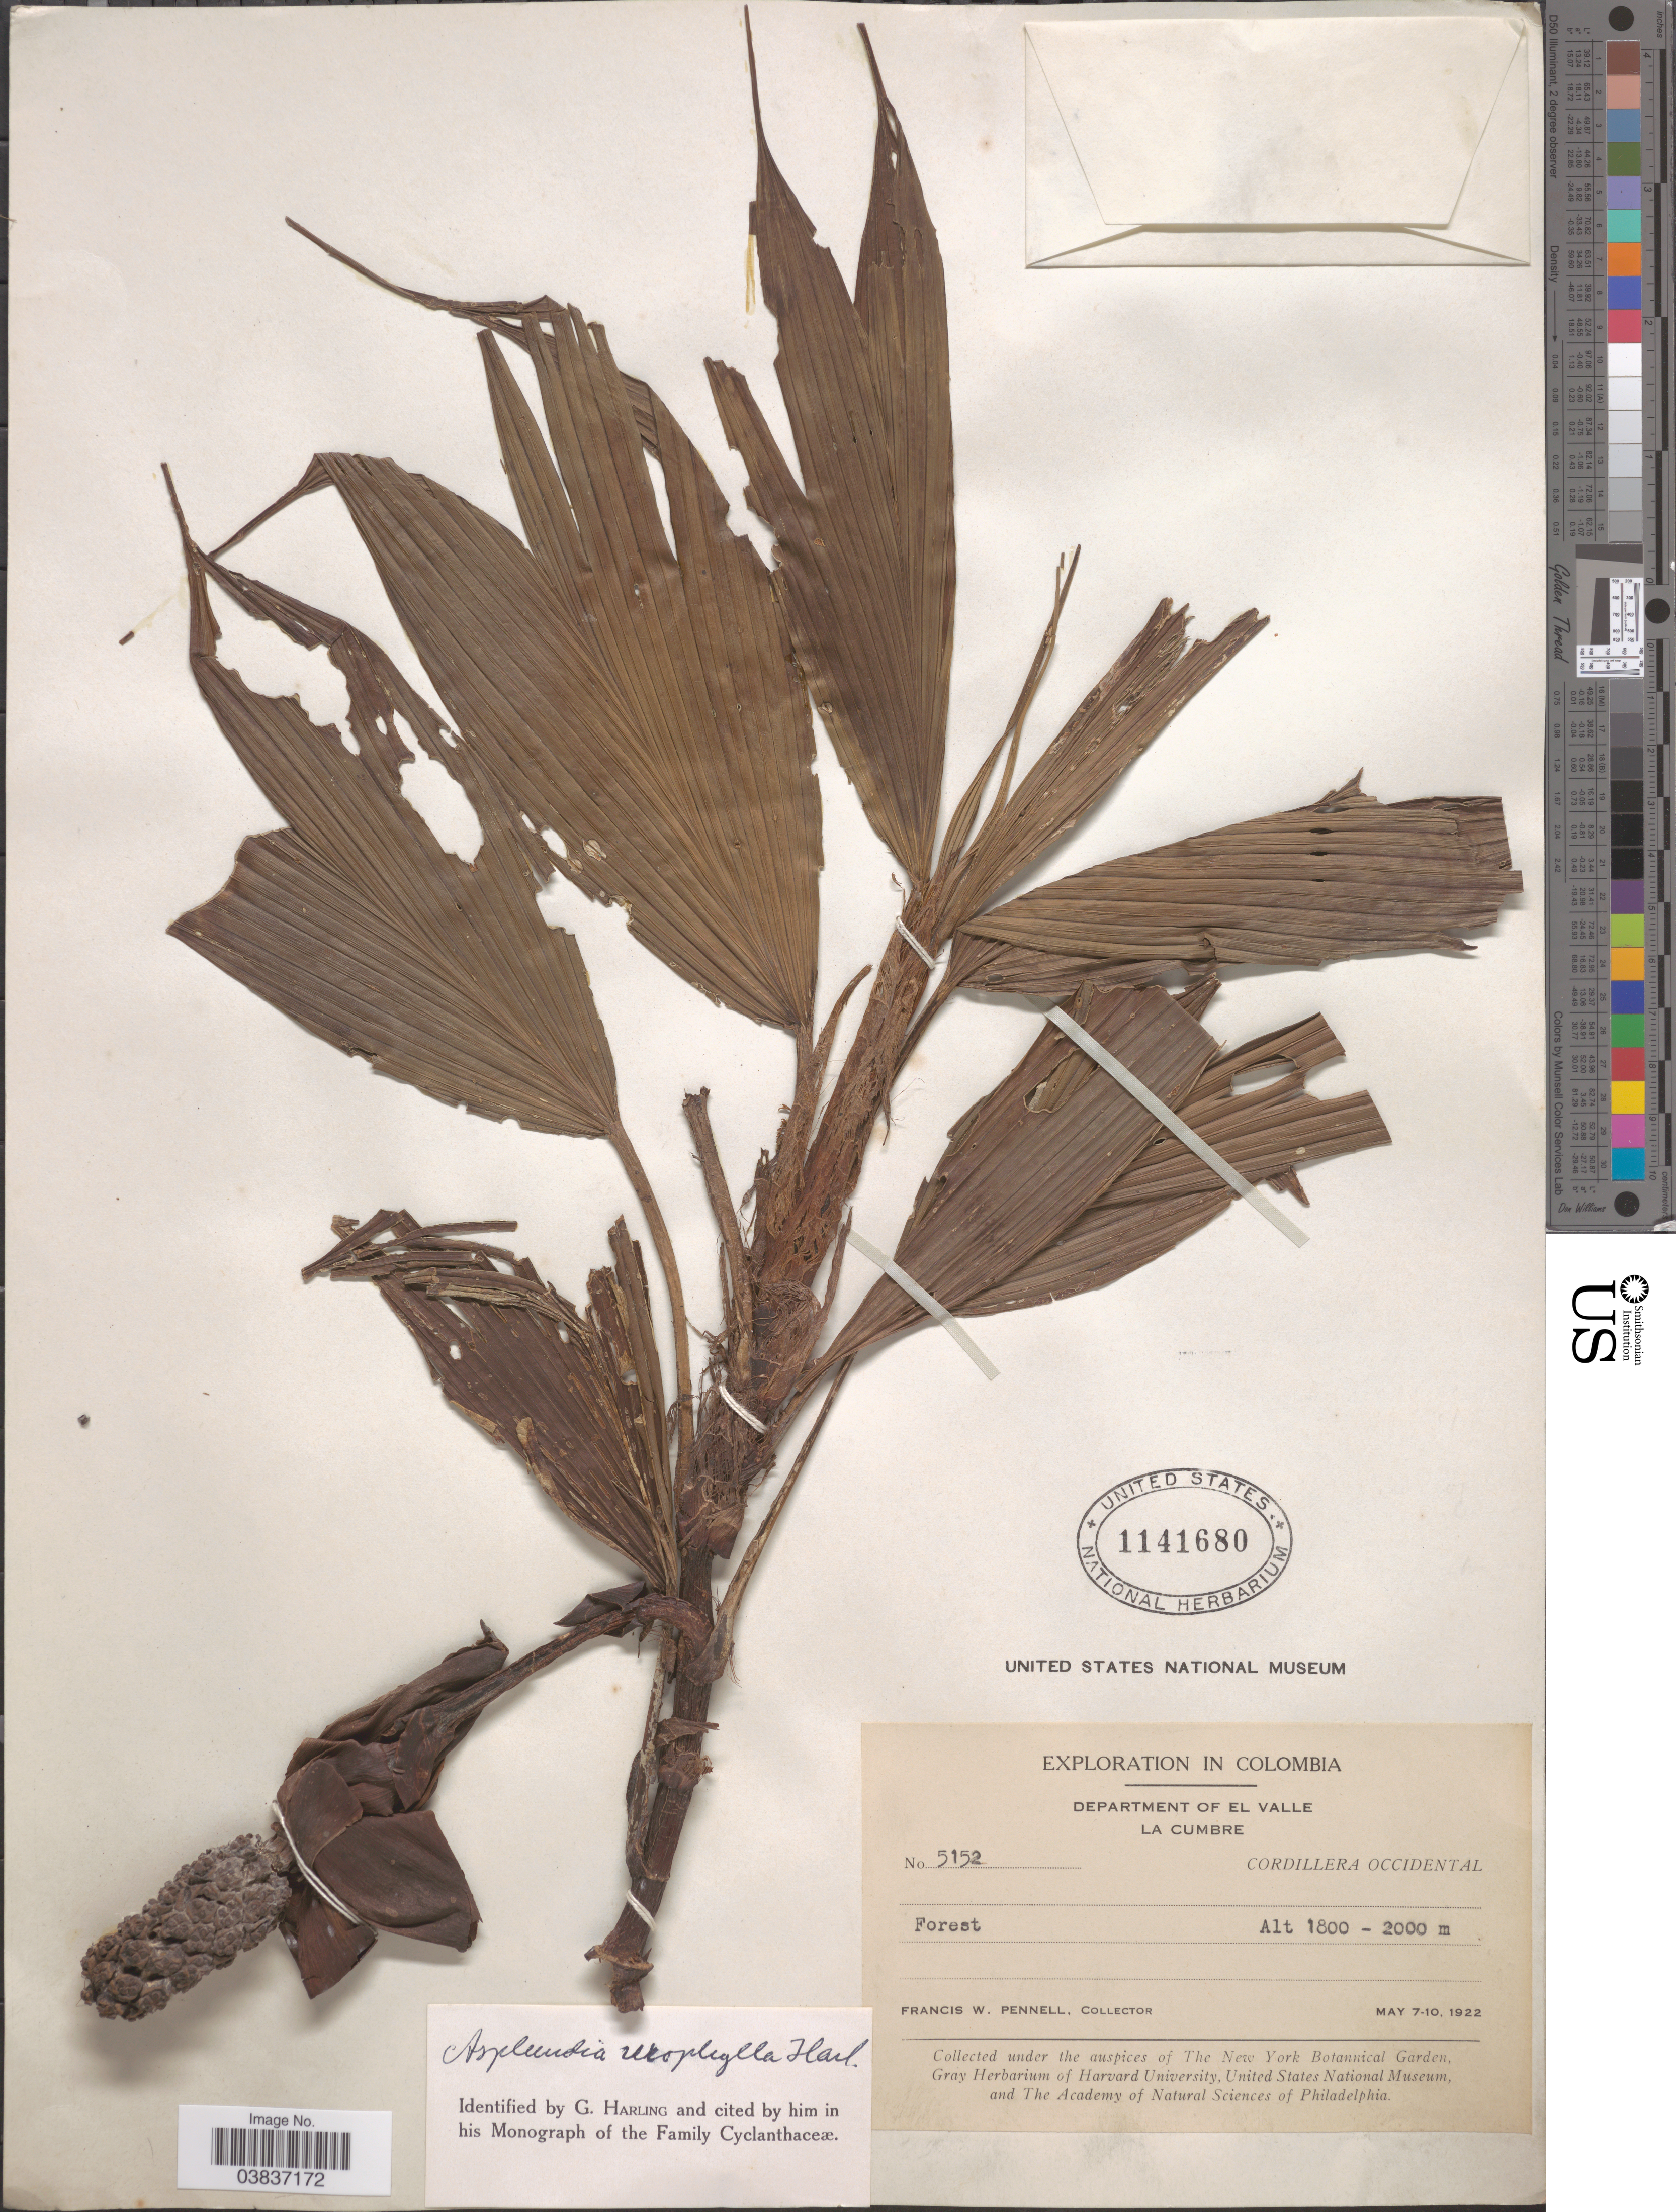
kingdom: Plantae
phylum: Tracheophyta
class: Liliopsida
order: Pandanales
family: Cyclanthaceae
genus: Asplundia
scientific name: Asplundia urophylla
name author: Harling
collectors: F. W. Pennell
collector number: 5152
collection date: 1922-05-07/1922-05-10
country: Colombia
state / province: Valle del Cauca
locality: Department of El Valle. La Cumbre. Cordillera Occidental.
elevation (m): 1800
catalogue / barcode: US 1141680